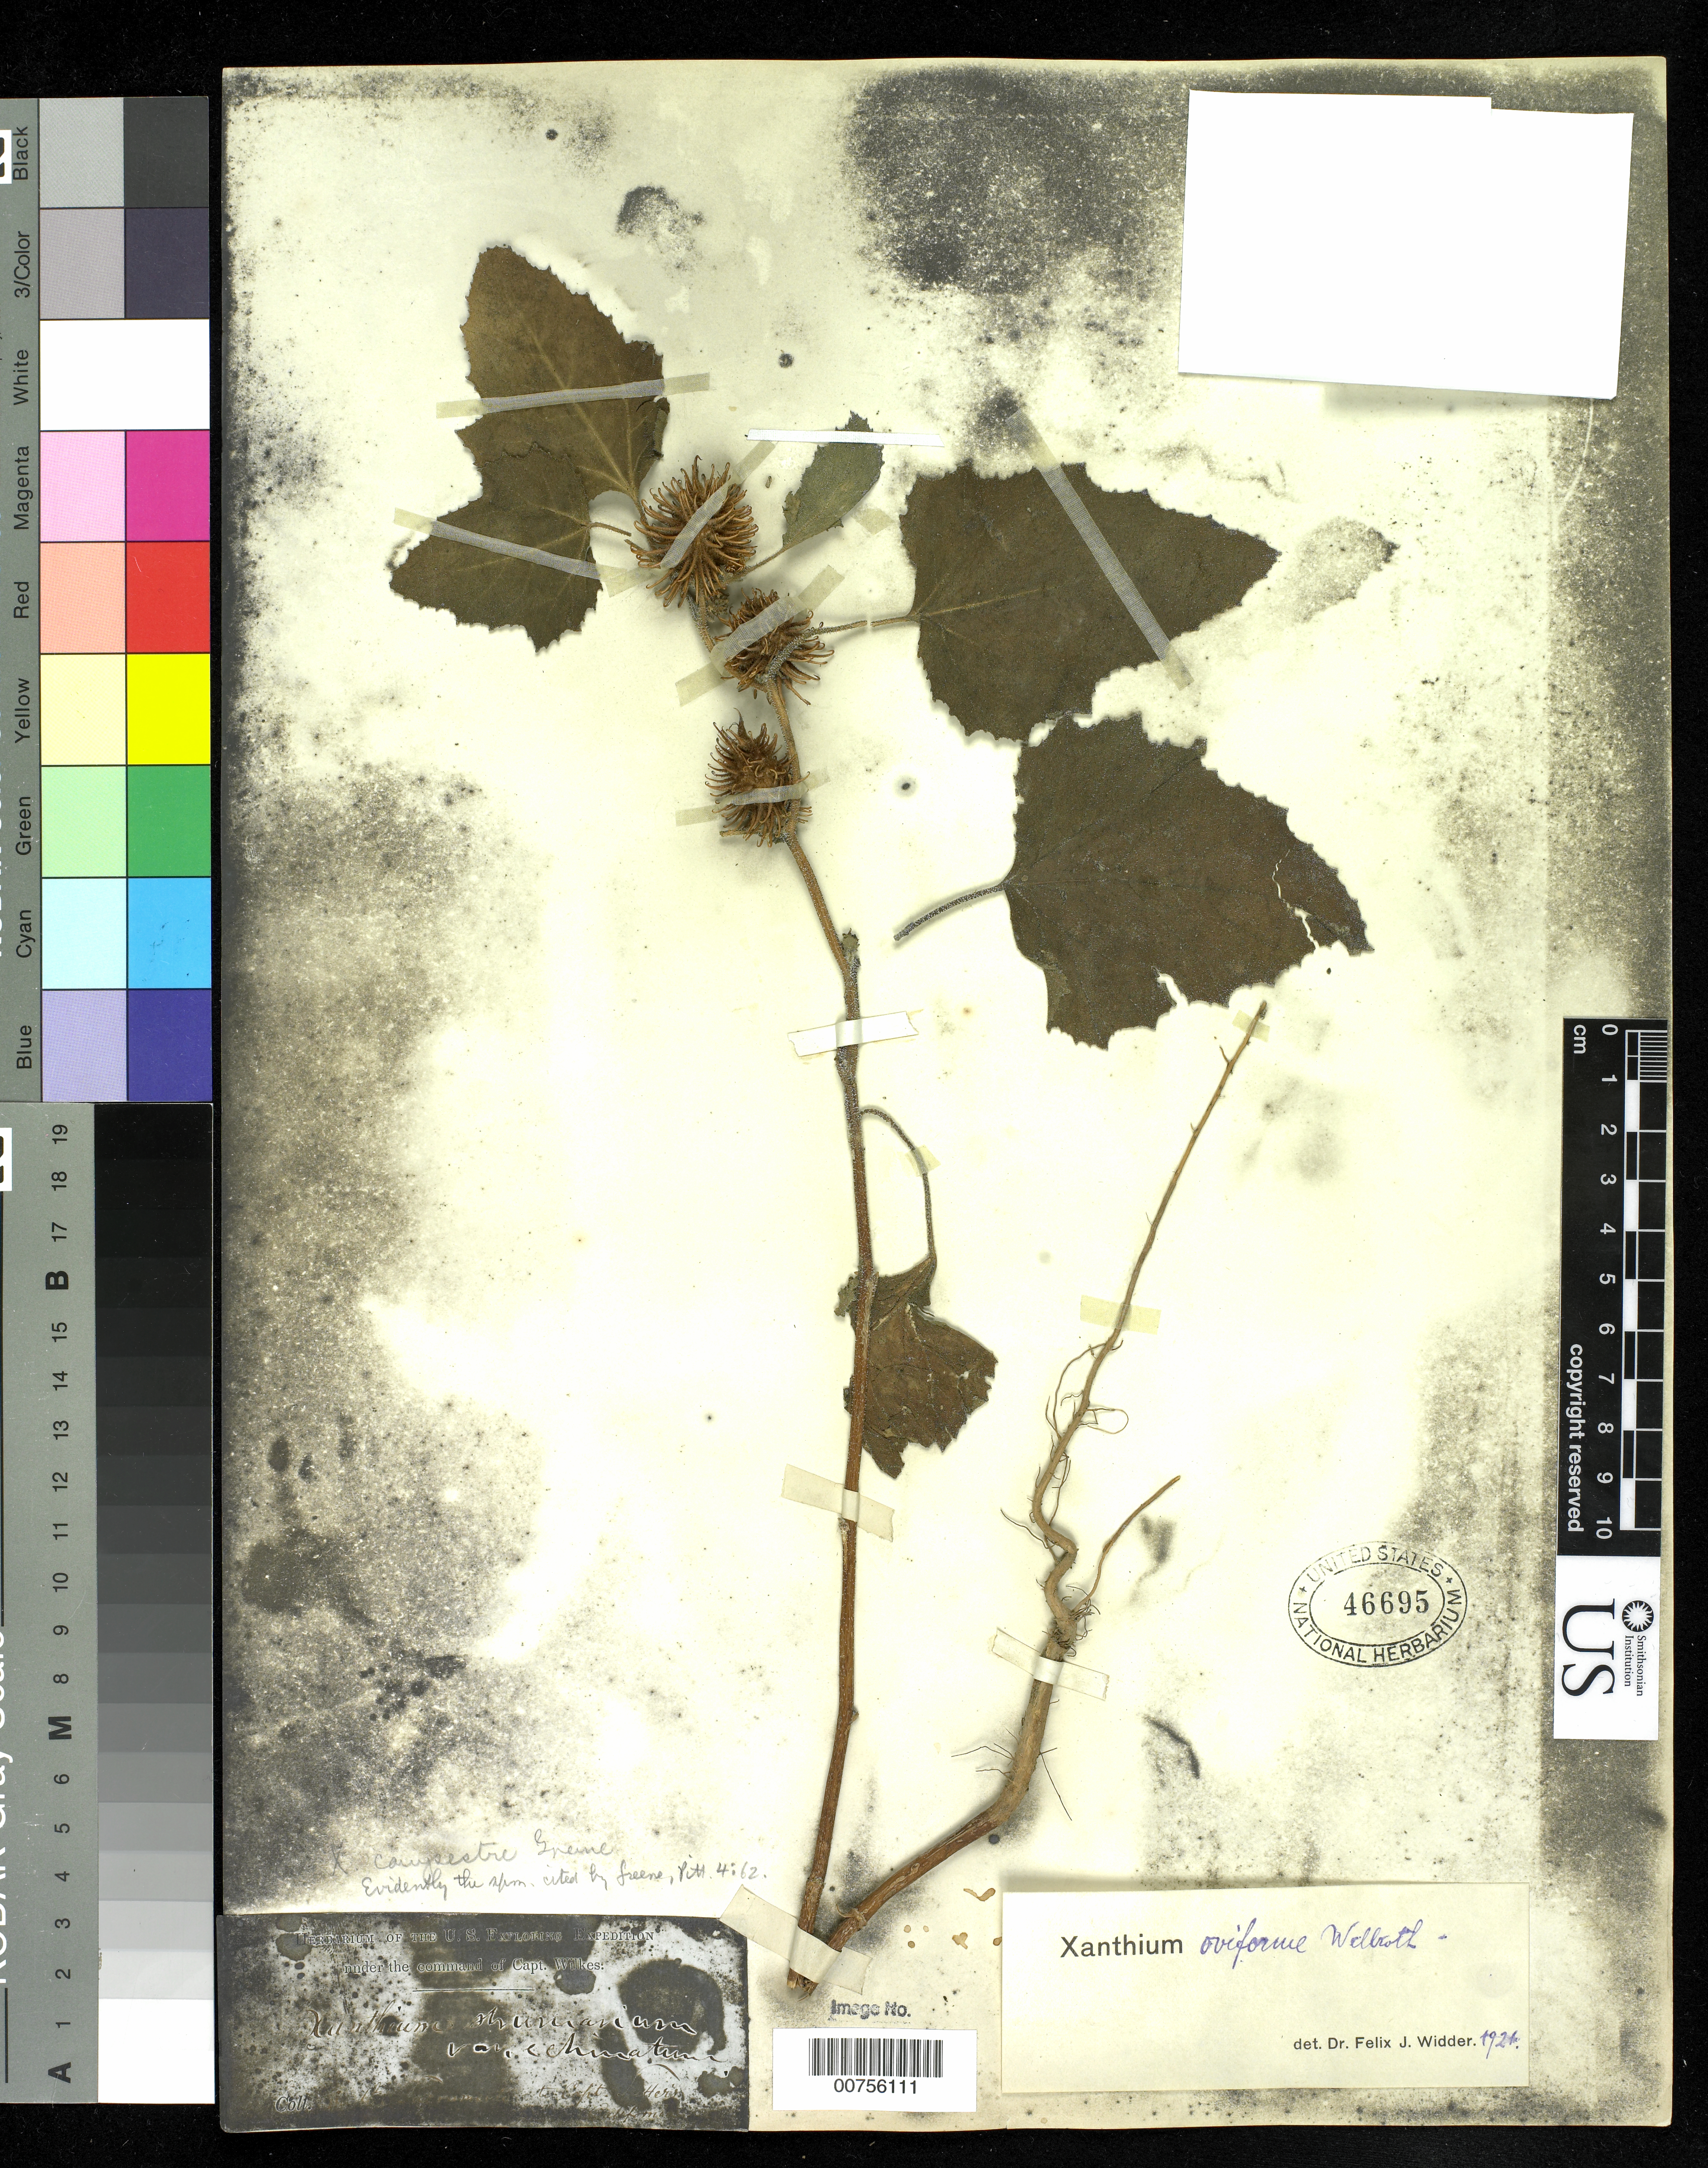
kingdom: Plantae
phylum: Tracheophyta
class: Magnoliopsida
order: Asterales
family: Asteraceae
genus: Xanthium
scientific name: Xanthium oviforme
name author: Wallr.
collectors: Wilkes Explor. Exped.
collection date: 1838/1842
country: United States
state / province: California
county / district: Sacramento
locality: …Sacramento to Capt. Sutter California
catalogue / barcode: US 46695